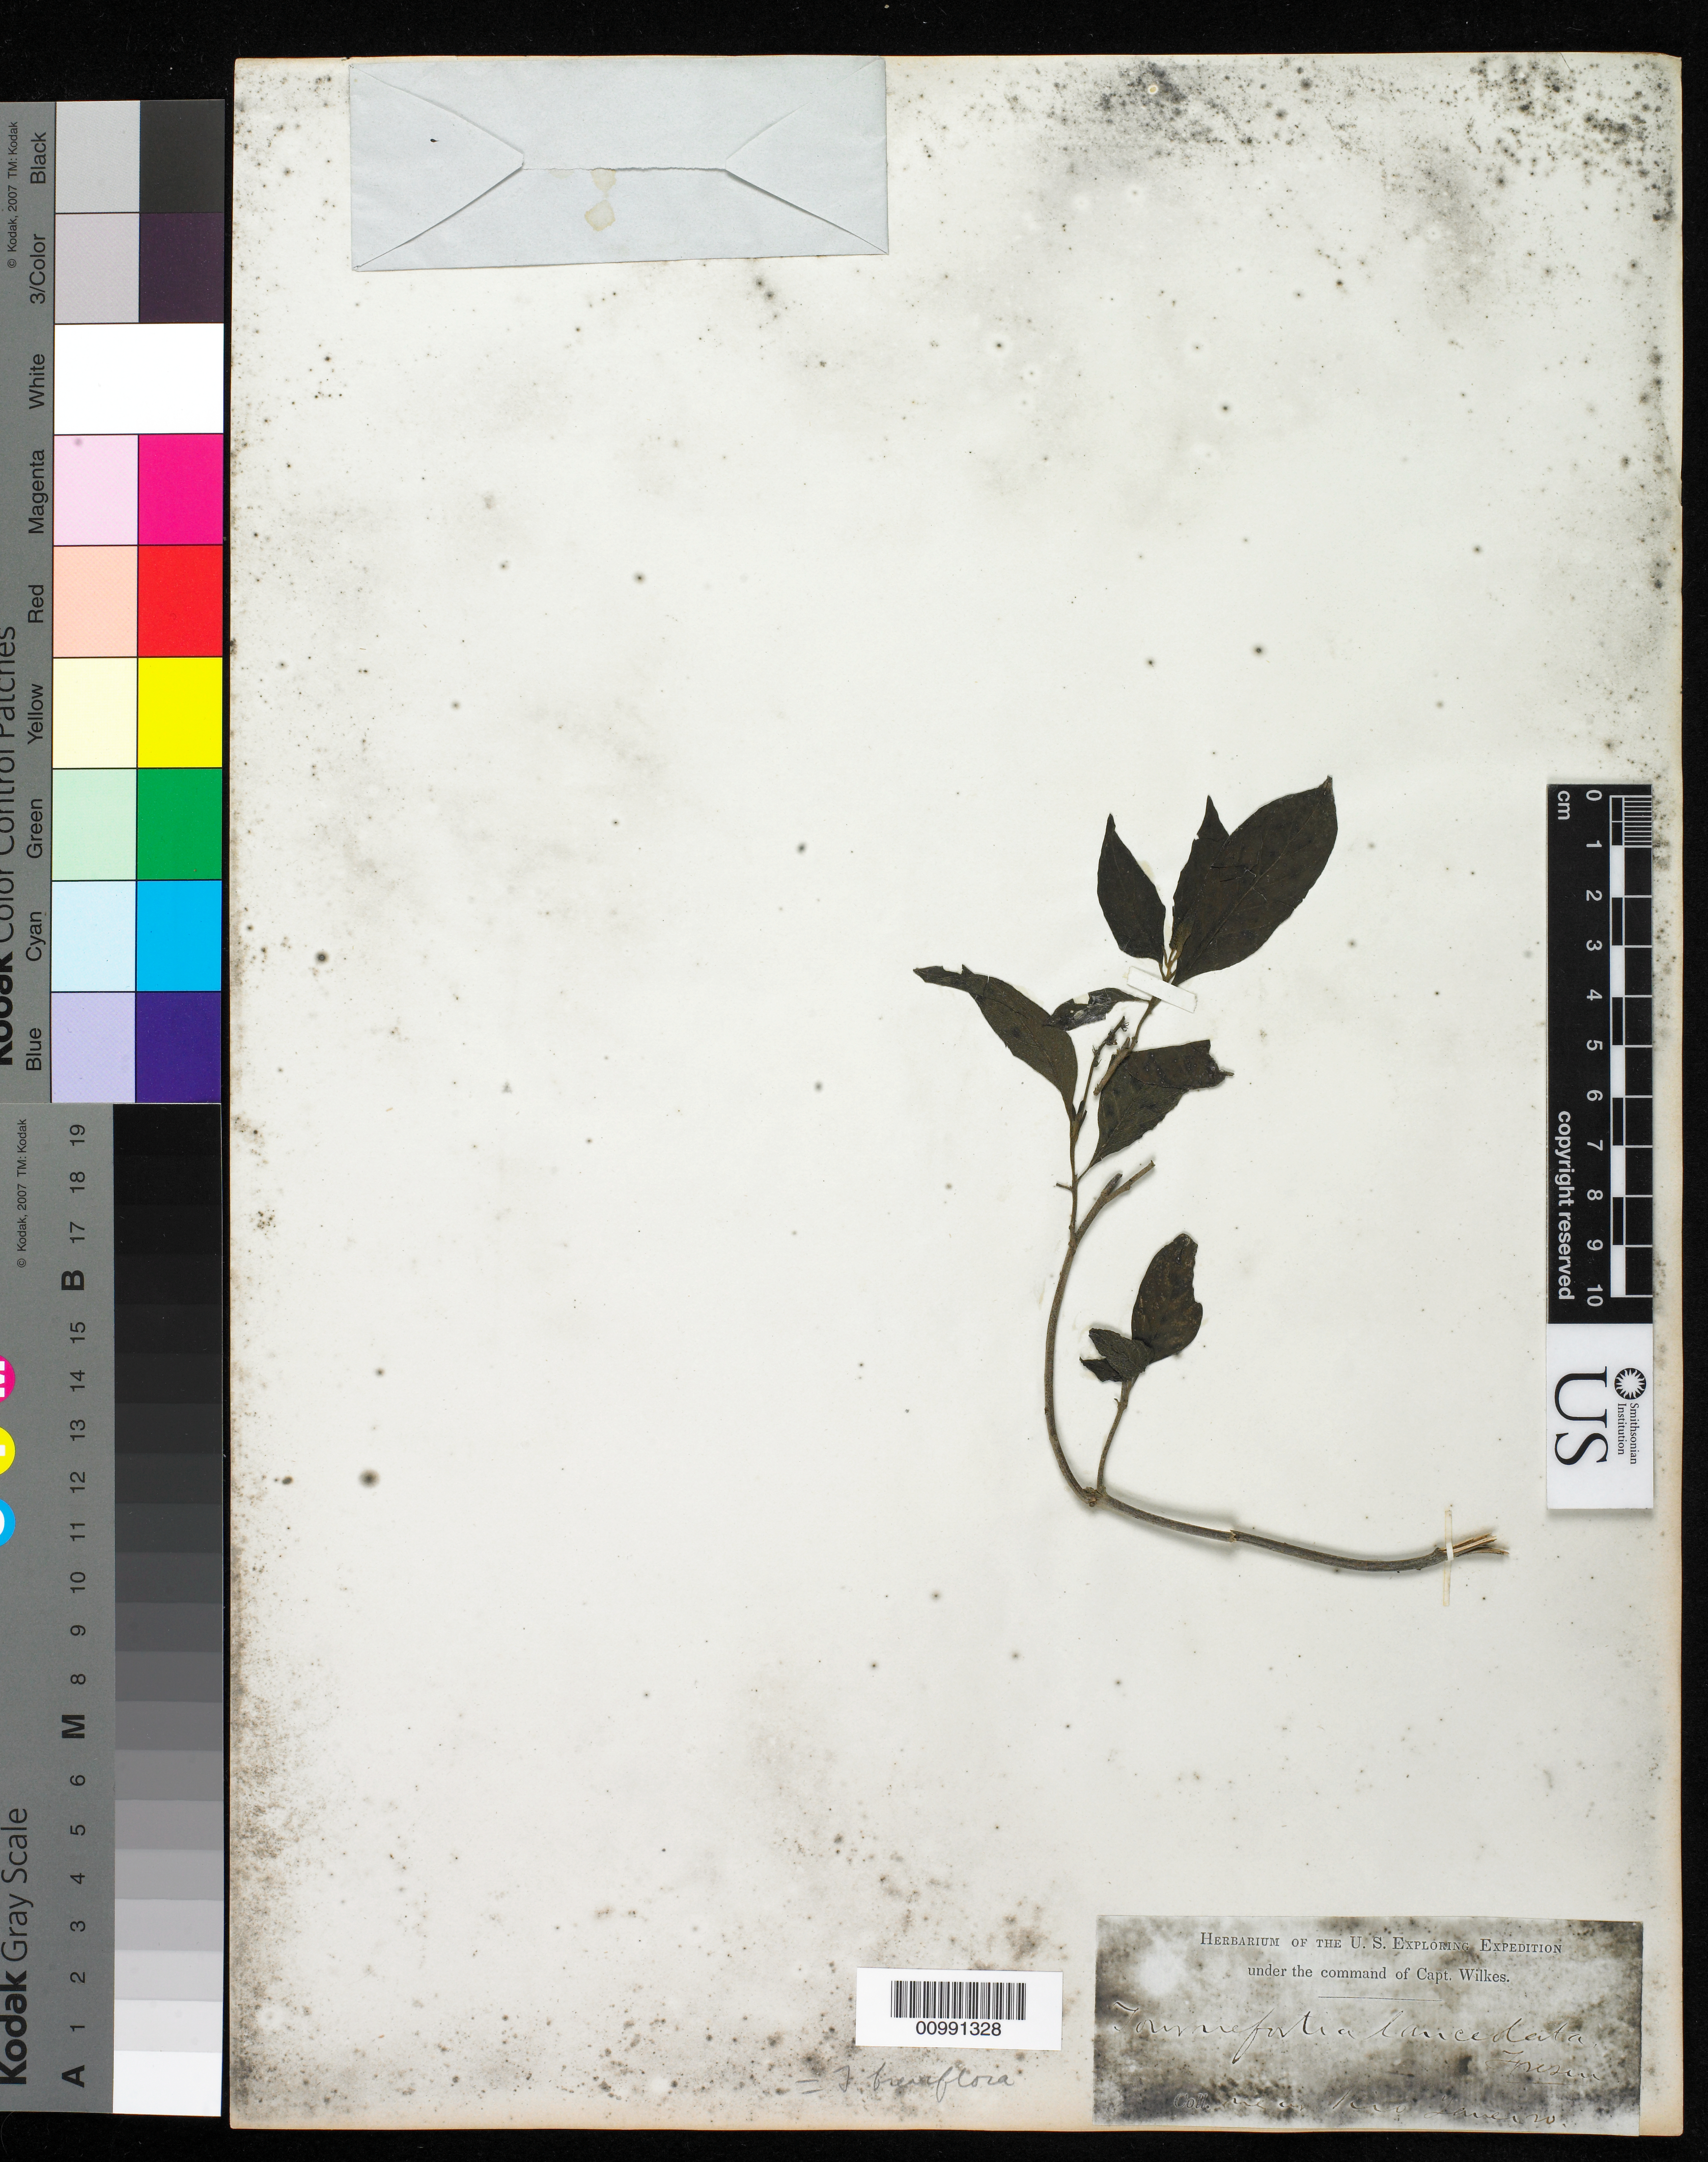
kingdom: Plantae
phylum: Tracheophyta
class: Magnoliopsida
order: Boraginales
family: Heliotropiaceae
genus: Tournefortia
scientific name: Tournefortia breviflora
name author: DC.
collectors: Wilkes Explor. Exped.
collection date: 1838/1842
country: Brazil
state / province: Rio de Janeiro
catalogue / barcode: US 98608